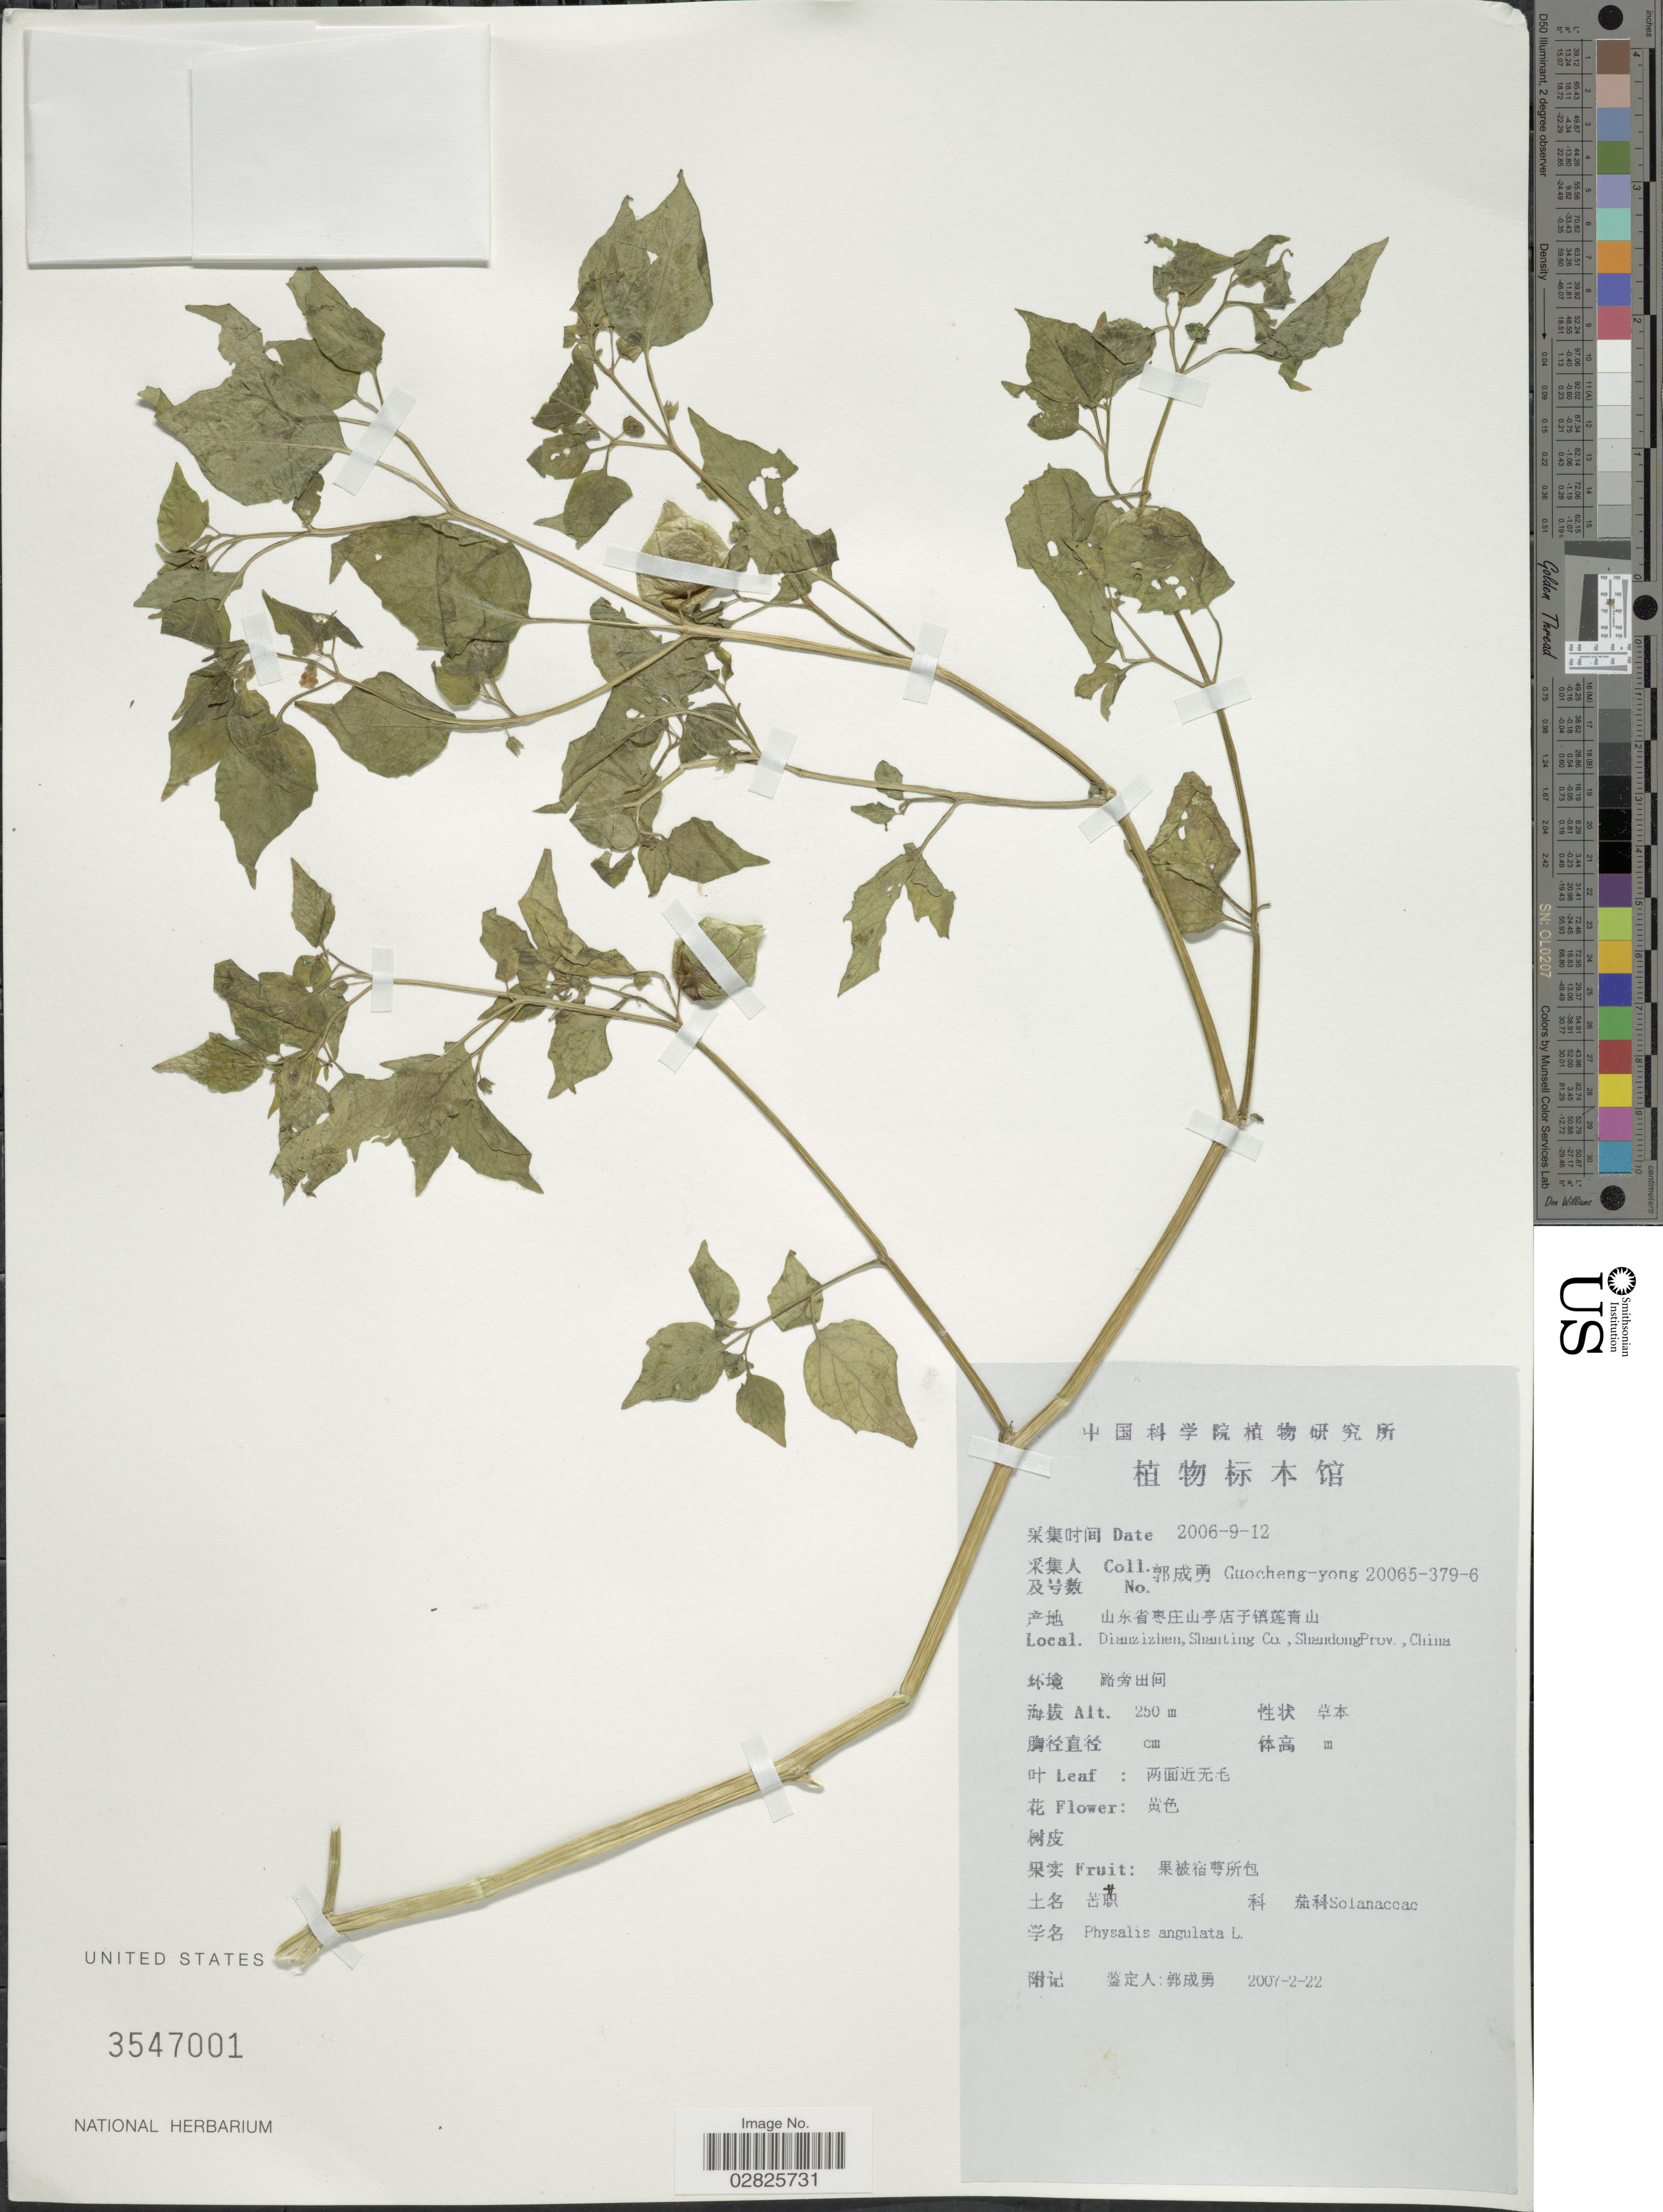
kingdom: Plantae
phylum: Tracheophyta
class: Magnoliopsida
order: Solanales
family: Solanaceae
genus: Physalis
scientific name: Physalis angulata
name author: L.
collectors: Guo cheng-yong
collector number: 20065-379-6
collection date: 2007-02-22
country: China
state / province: Shandong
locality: Dianzizhen, Shanting Co.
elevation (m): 250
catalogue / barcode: US 3547001